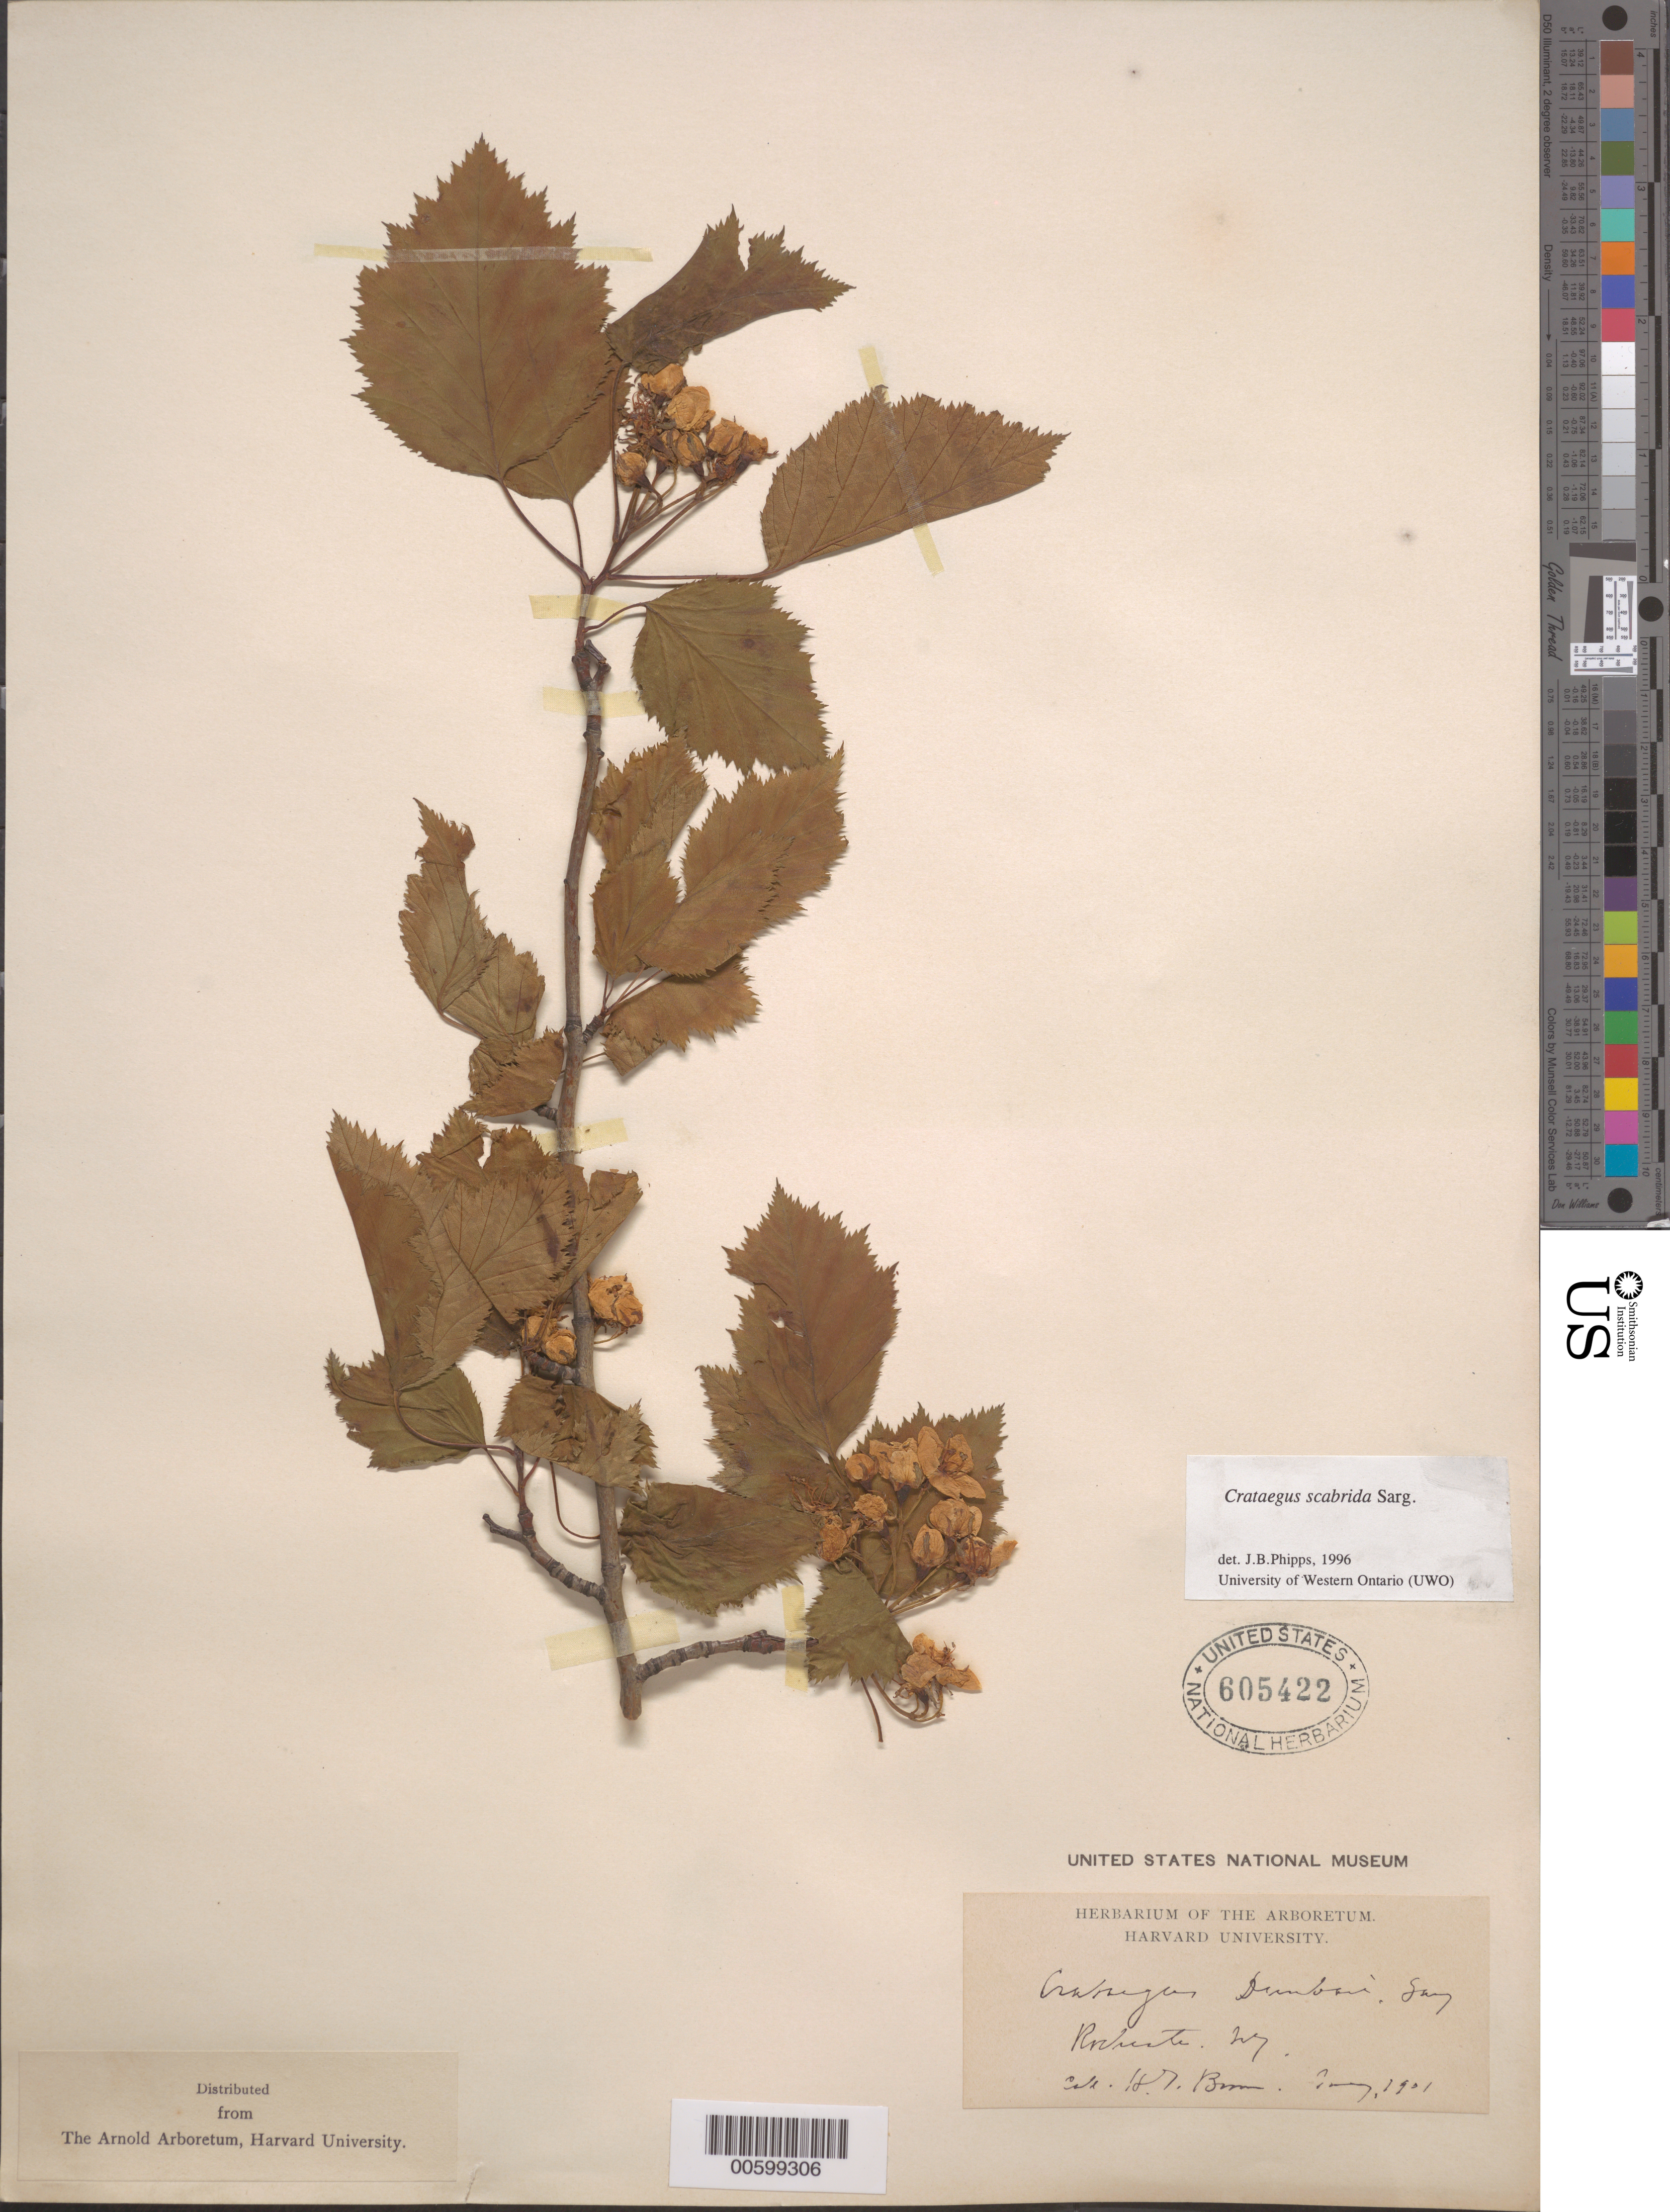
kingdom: Plantae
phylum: Tracheophyta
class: Magnoliopsida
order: Rosales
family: Rosaceae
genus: Crataegus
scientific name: Crataegus scabrida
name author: Sarg.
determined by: Phipps, James B., (UWO), University of Western Ontario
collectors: H. T. Brown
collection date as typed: May 1901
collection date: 1901-05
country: United States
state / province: New York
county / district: Monroe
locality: Rochester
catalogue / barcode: US 605422